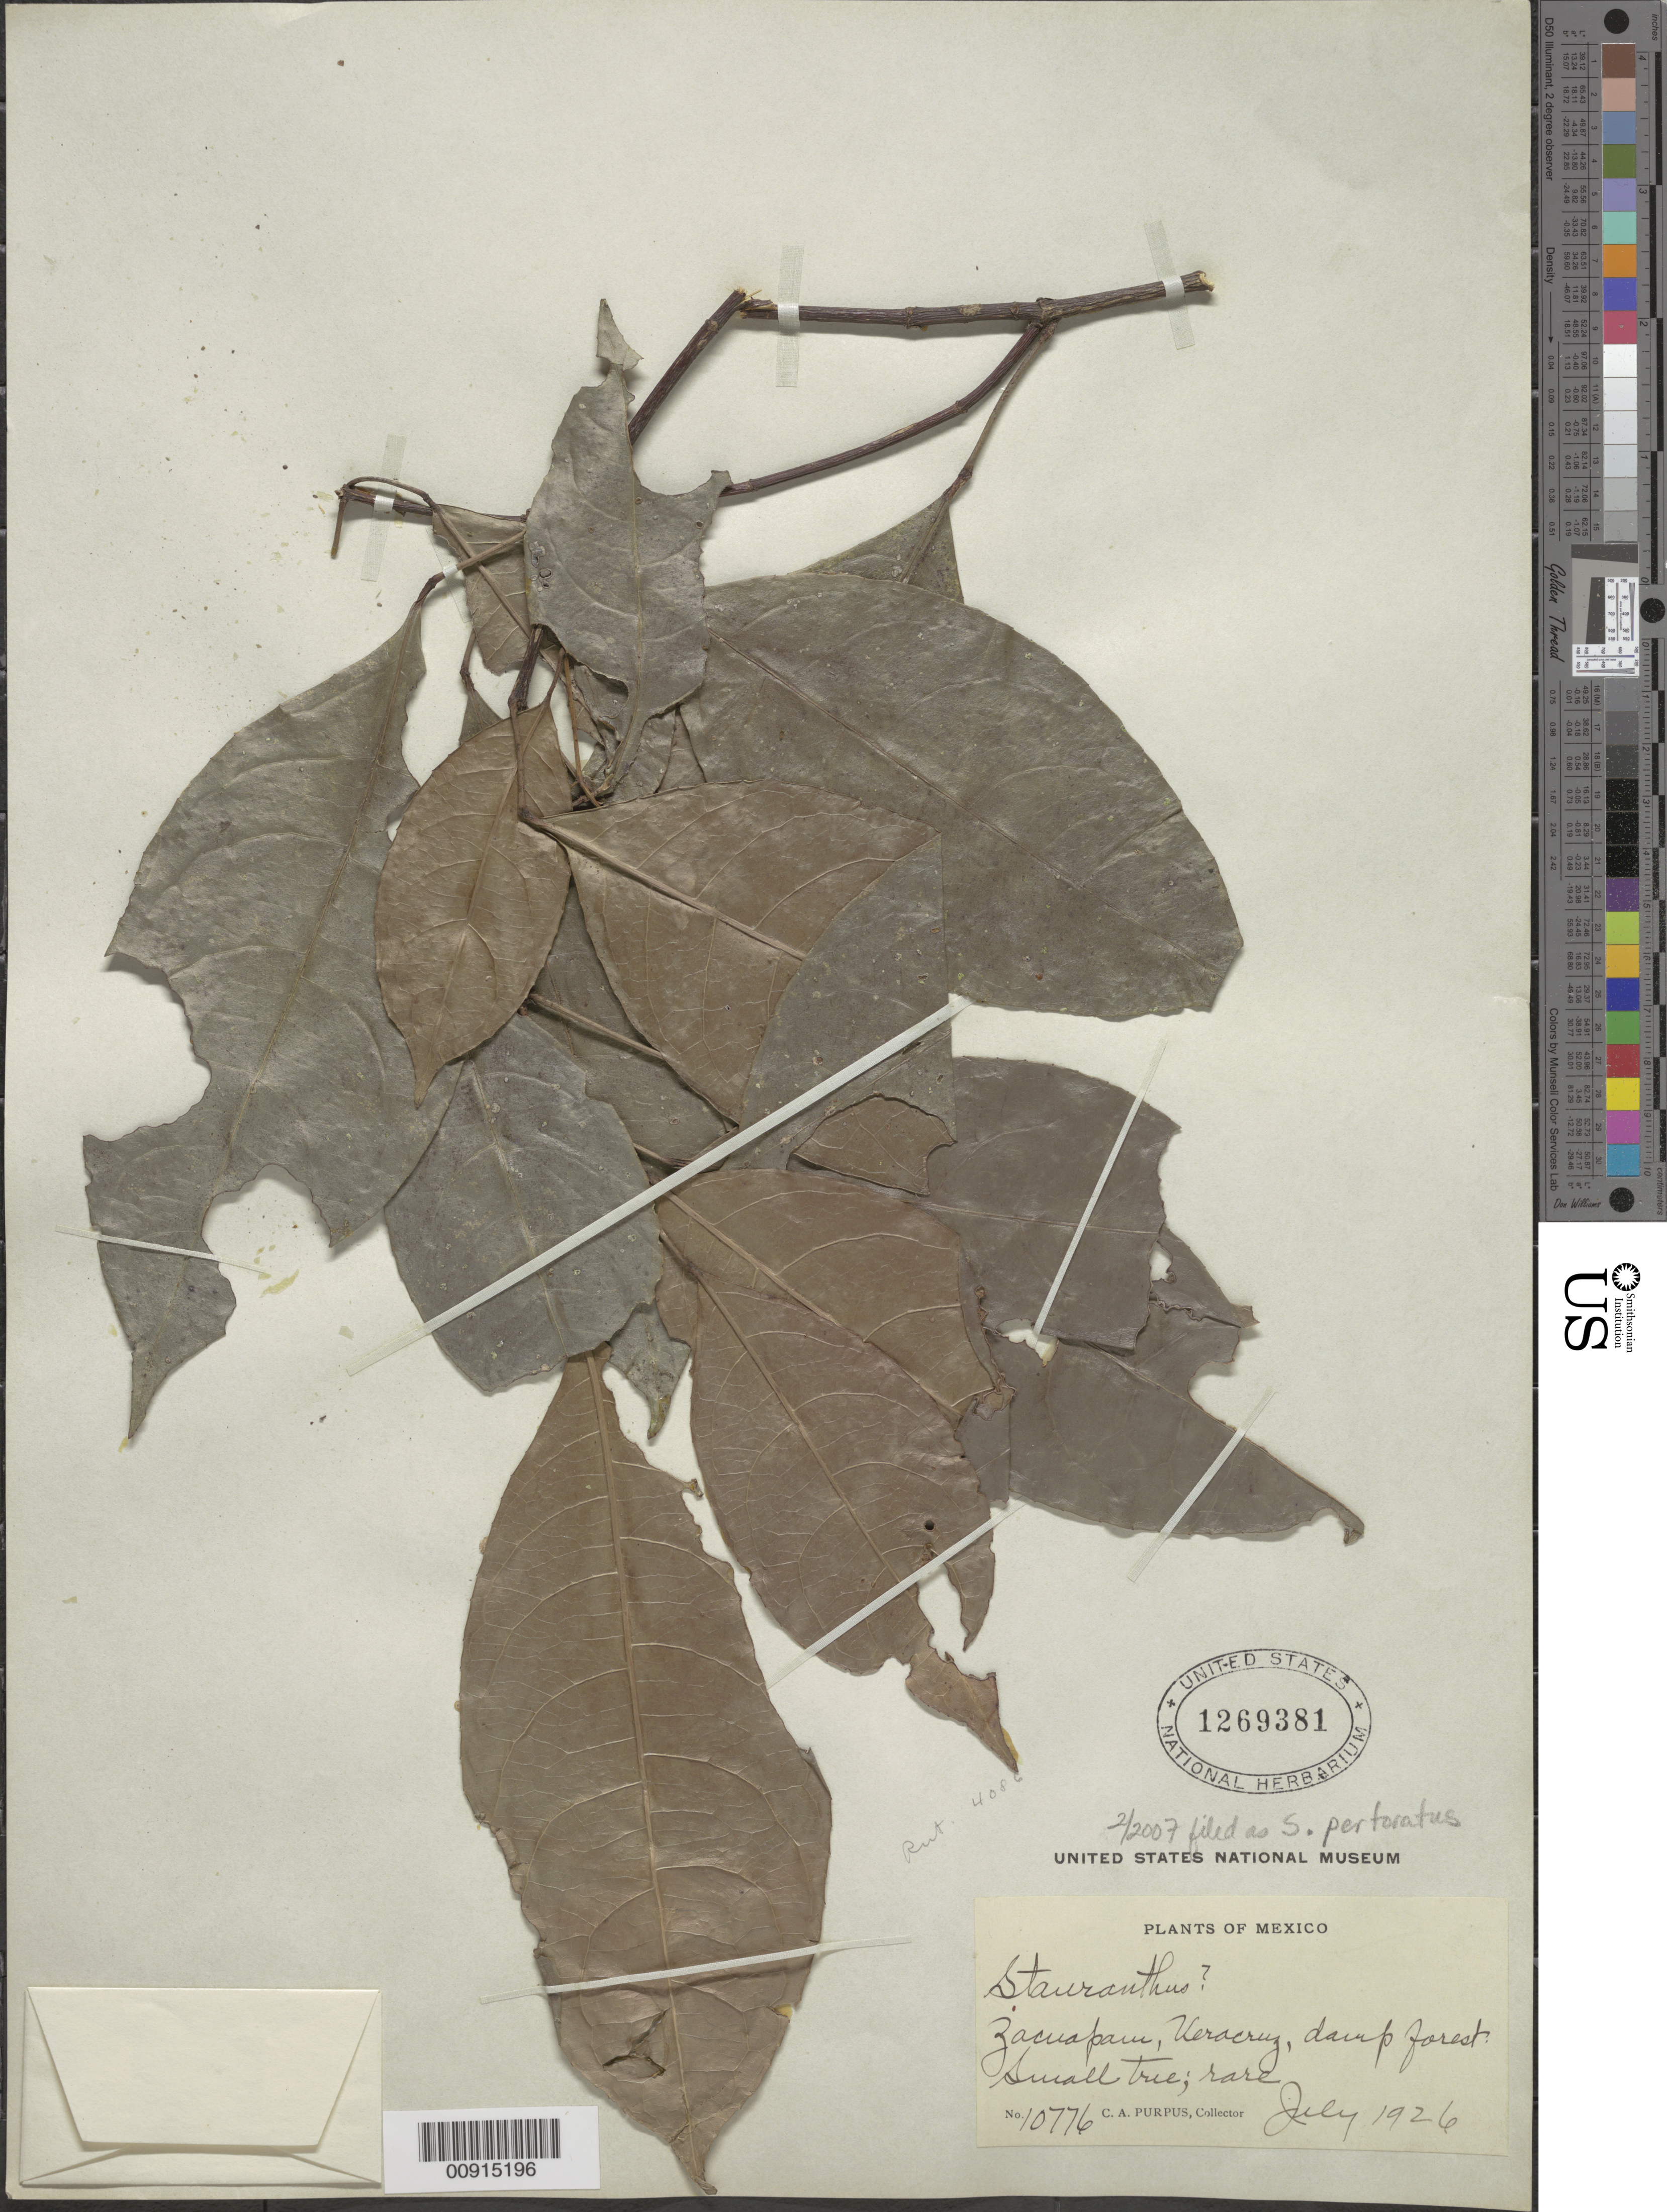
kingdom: Plantae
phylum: Tracheophyta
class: Magnoliopsida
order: Crossosomatales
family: Staphyleaceae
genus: Turpinia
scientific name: Turpinia insignis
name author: (Kunth) Tul.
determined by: Londoño-Echeverri, Y.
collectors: C. A. Purpus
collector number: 10776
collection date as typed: Jul 1926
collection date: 1926-07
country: Mexico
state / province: Veracruz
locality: Zacuapan, Veracruz.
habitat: Damp forest.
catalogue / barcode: US 1269381